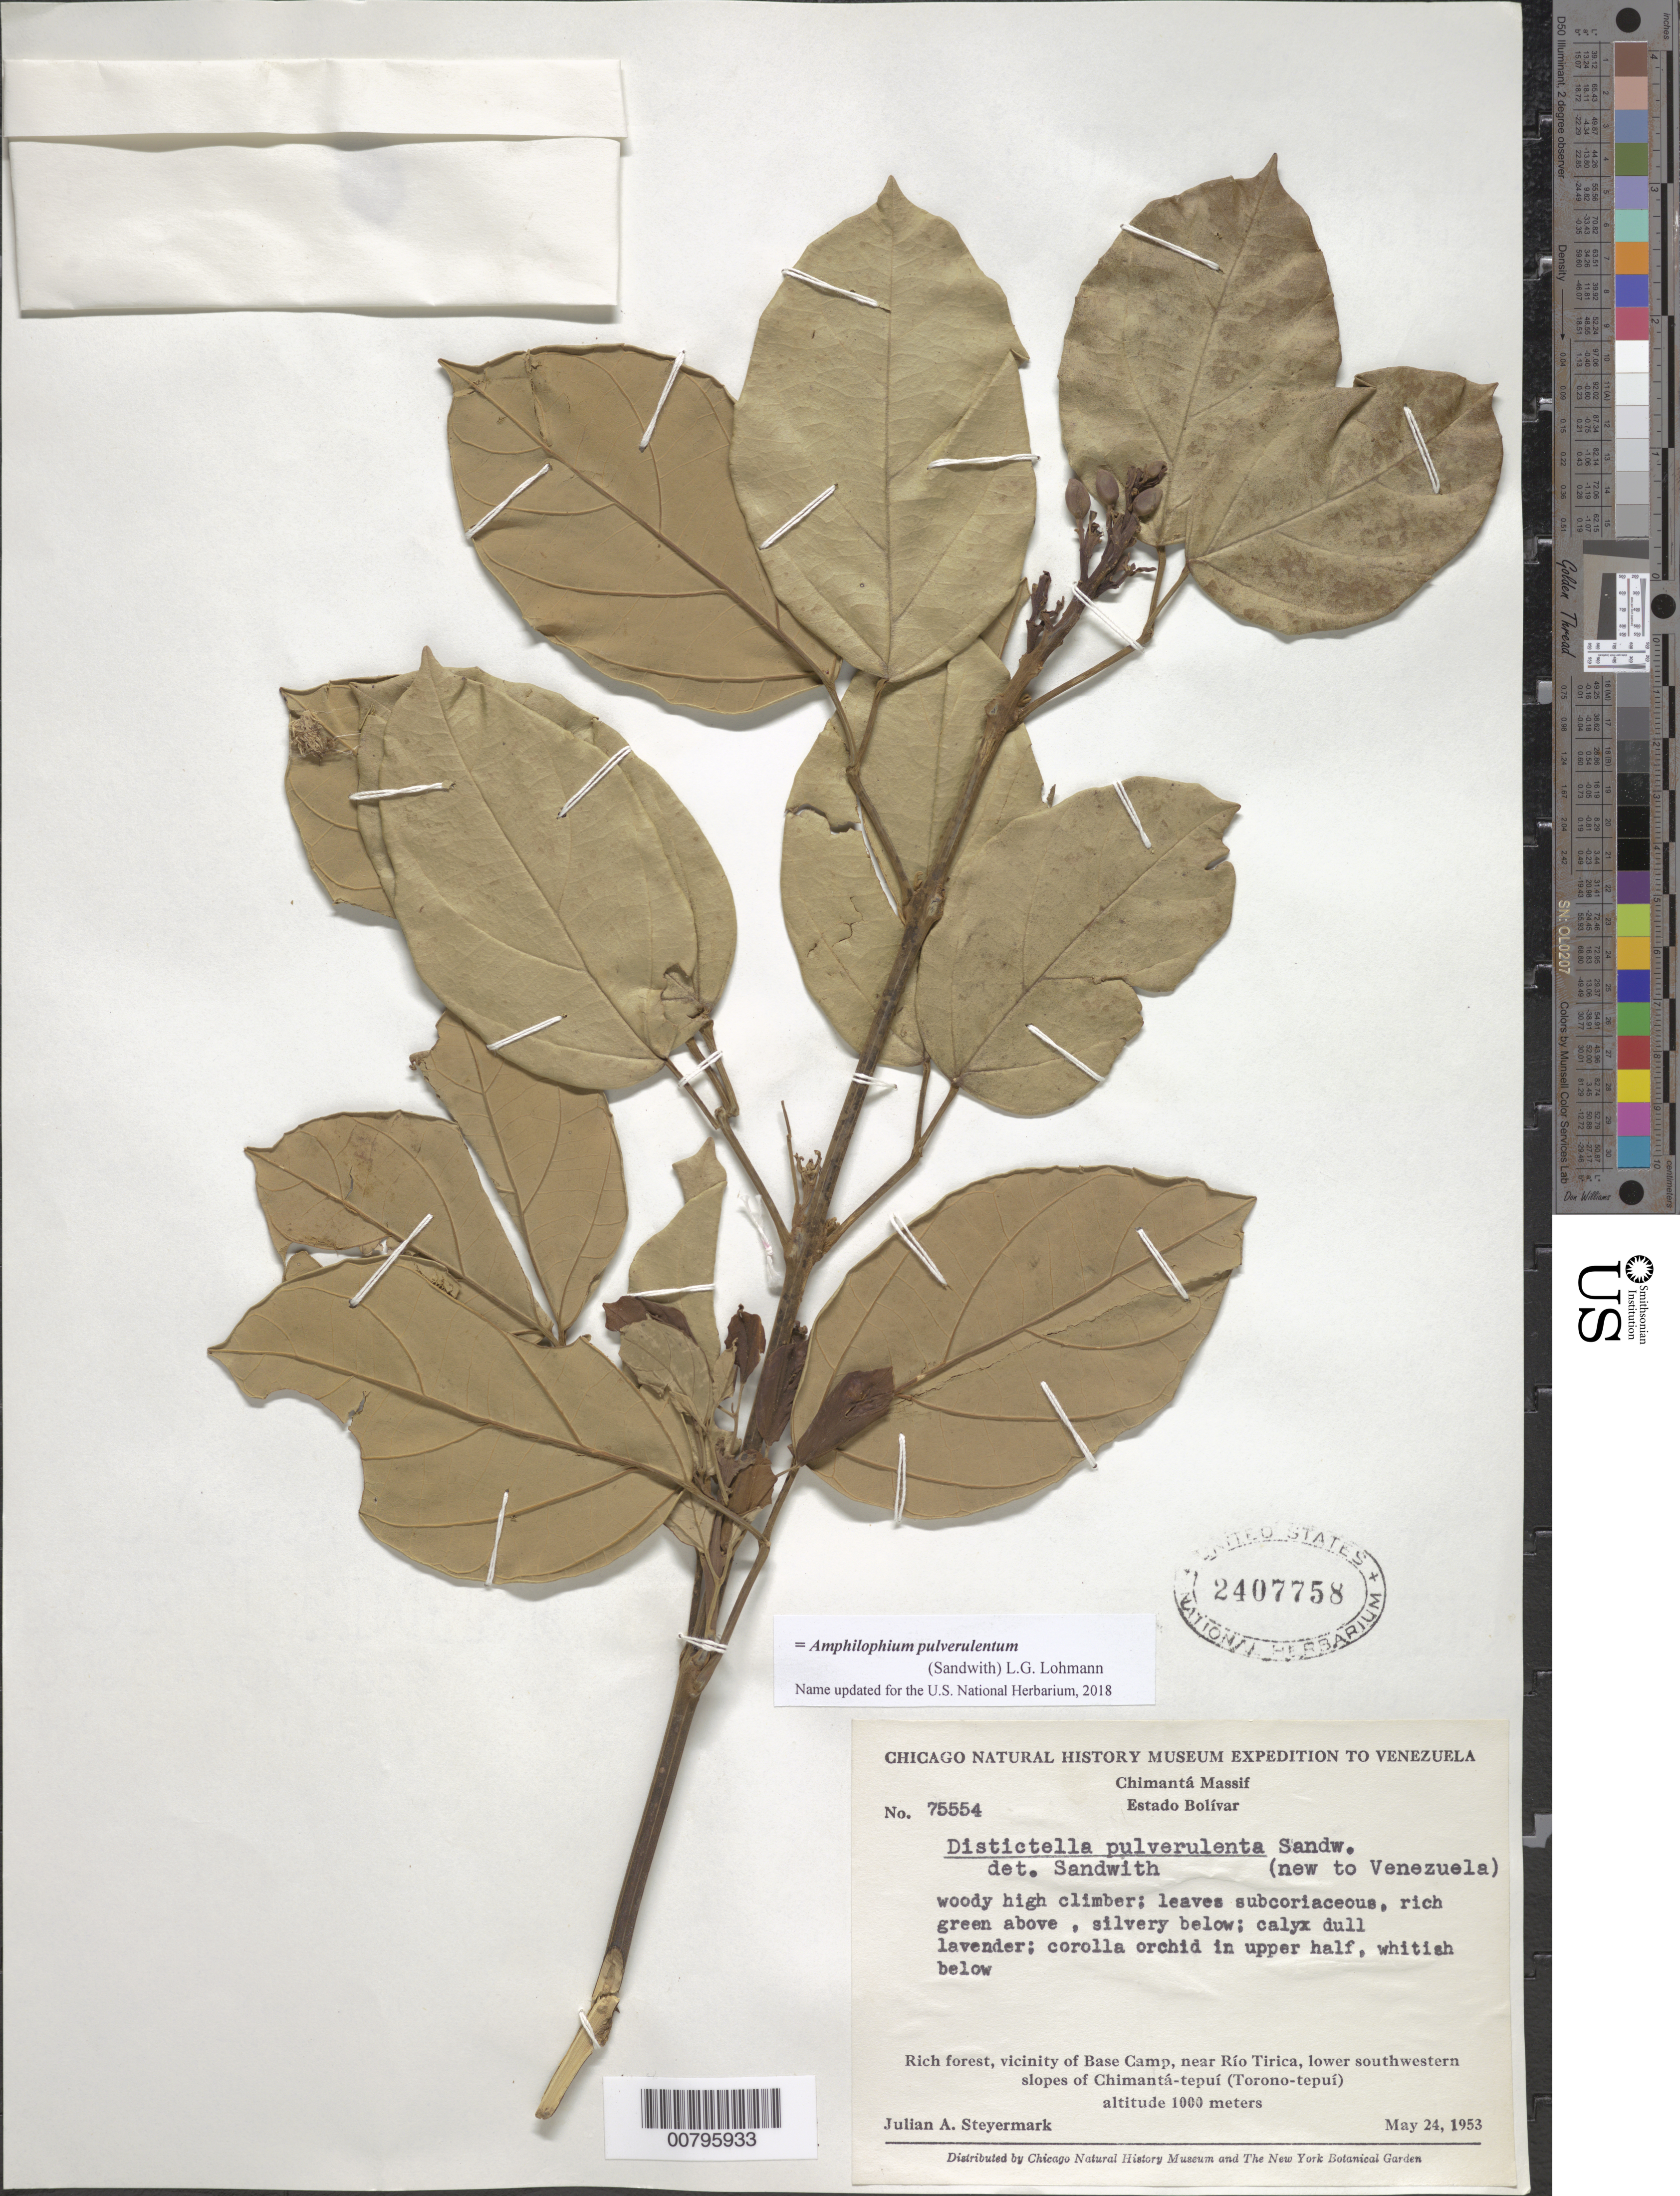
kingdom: Plantae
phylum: Tracheophyta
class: Magnoliopsida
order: Lamiales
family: Bignoniaceae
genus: Amphilophium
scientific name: Amphilophium pulverulentum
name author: (Sandwith) L.G. Lohmann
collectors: J. Steyermark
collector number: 75554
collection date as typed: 24-May-53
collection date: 1953-05-24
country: Venezuela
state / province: Bolívar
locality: Chimantá-tepuí (Torono-tepuí), Chimantá Massif, near Río Tirica, lower SW slopes of tepuí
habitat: Rich forest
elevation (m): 1000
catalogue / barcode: US 2407758